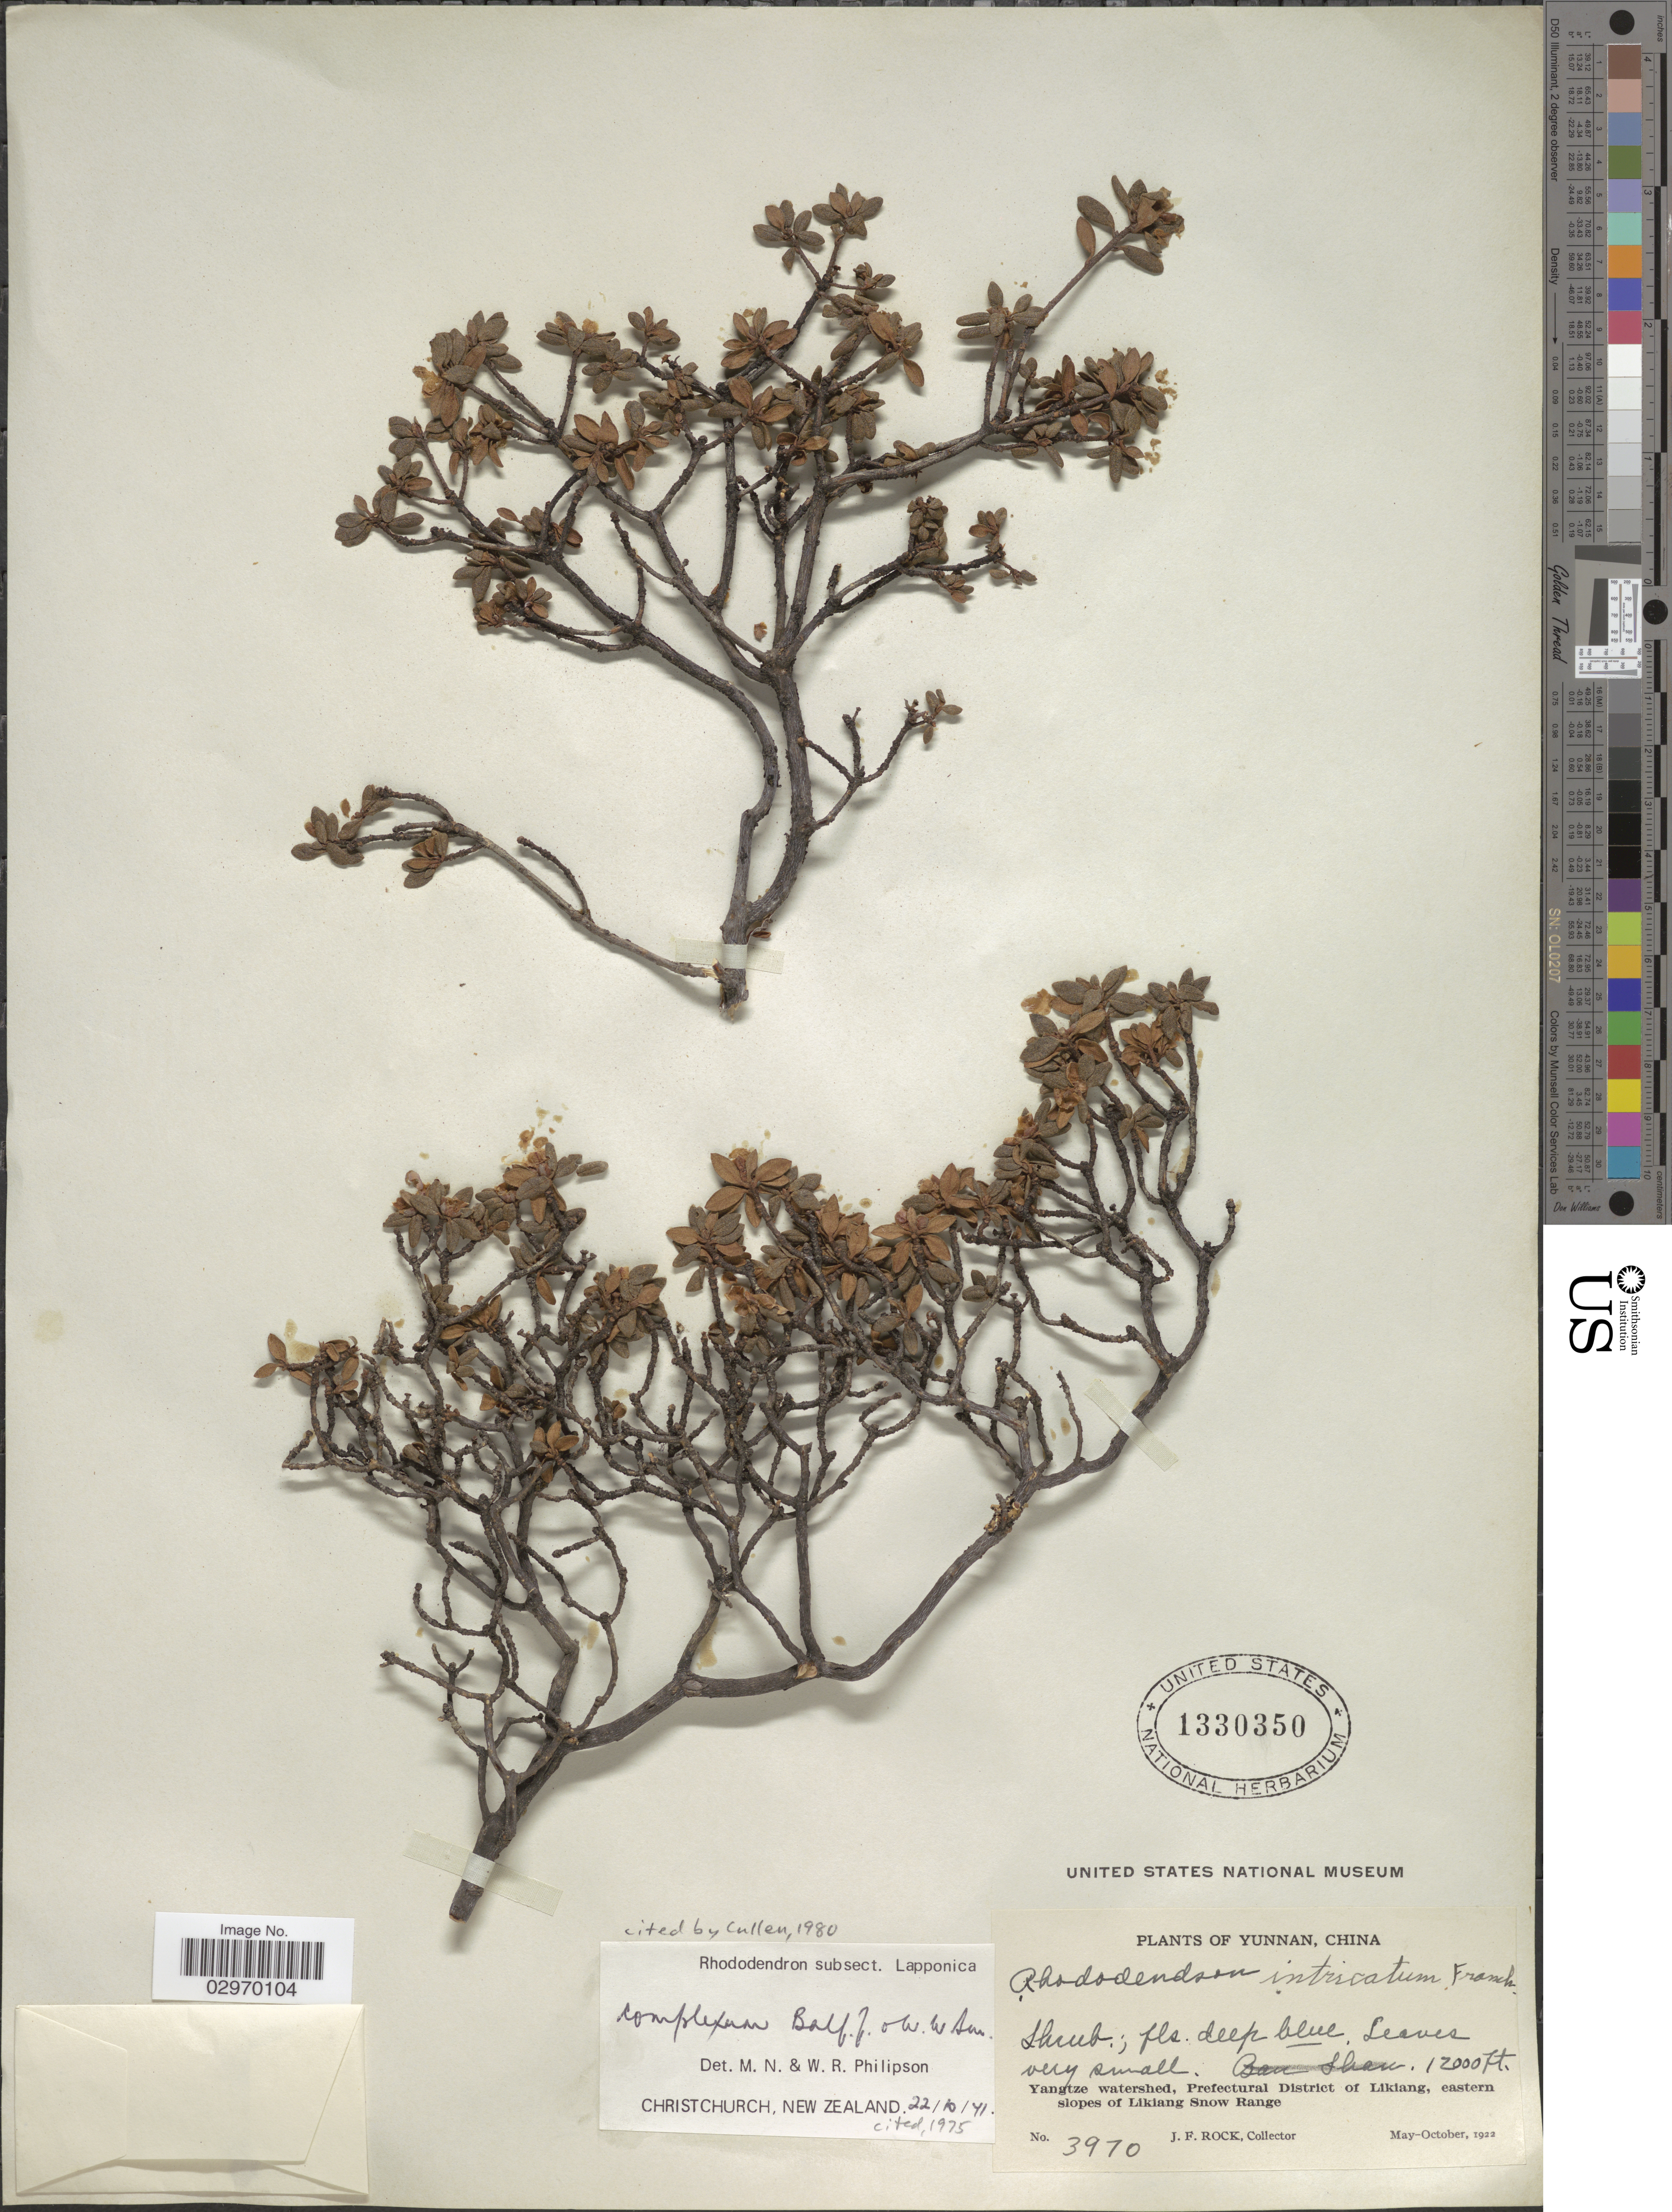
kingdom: Plantae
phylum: Tracheophyta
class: Magnoliopsida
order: Ericales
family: Ericaceae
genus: Rhododendron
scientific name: Rhododendron complexum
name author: Balf. f. & W.W. Sm.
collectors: J. Rock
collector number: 3970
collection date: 1922-05/1922-10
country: China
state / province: Yunnan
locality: Yangtze watershed, Prefectural District of Likiang, eastern slopes of Likiang Snow Range.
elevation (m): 3658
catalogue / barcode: US 1330350